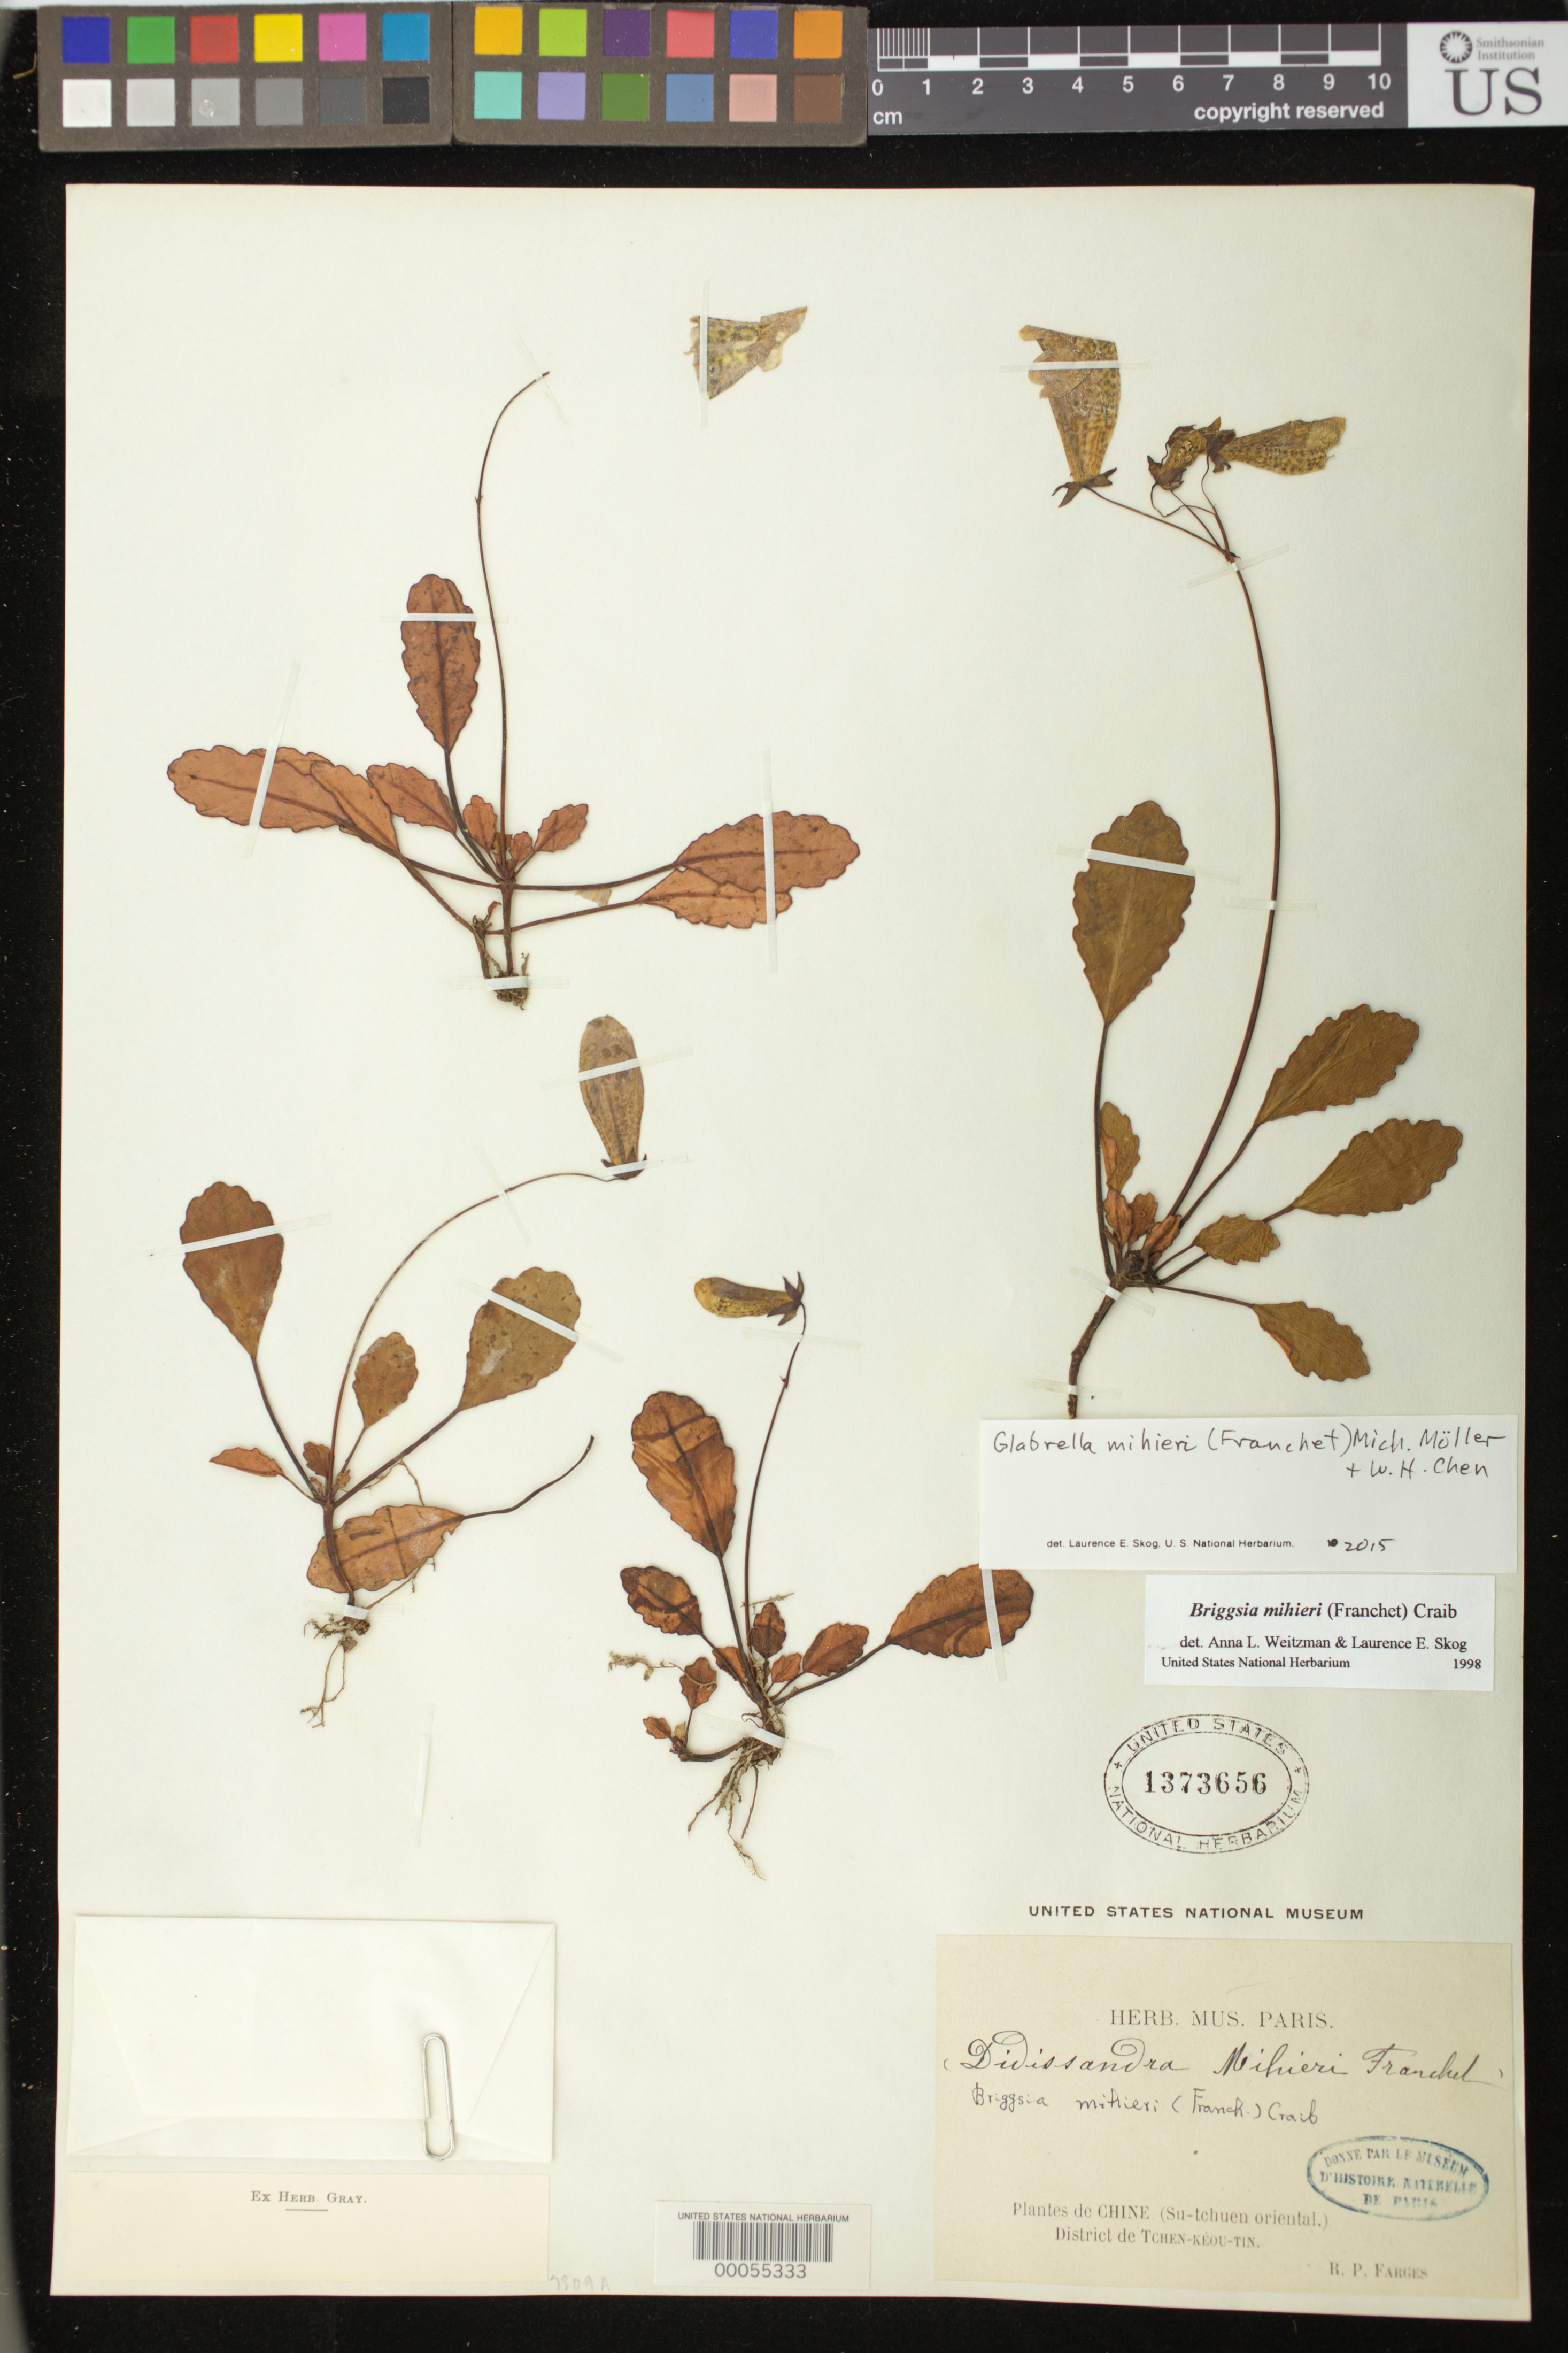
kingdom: Plantae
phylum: Tracheophyta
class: Magnoliopsida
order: Lamiales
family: Gesneriaceae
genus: Briggsia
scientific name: Briggsia mihieri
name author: (Franch.) Craib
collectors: R. Farges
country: China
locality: Tchen-keou-tin dist., Plantes de chine (su-tchuen oriental)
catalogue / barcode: US 1373656